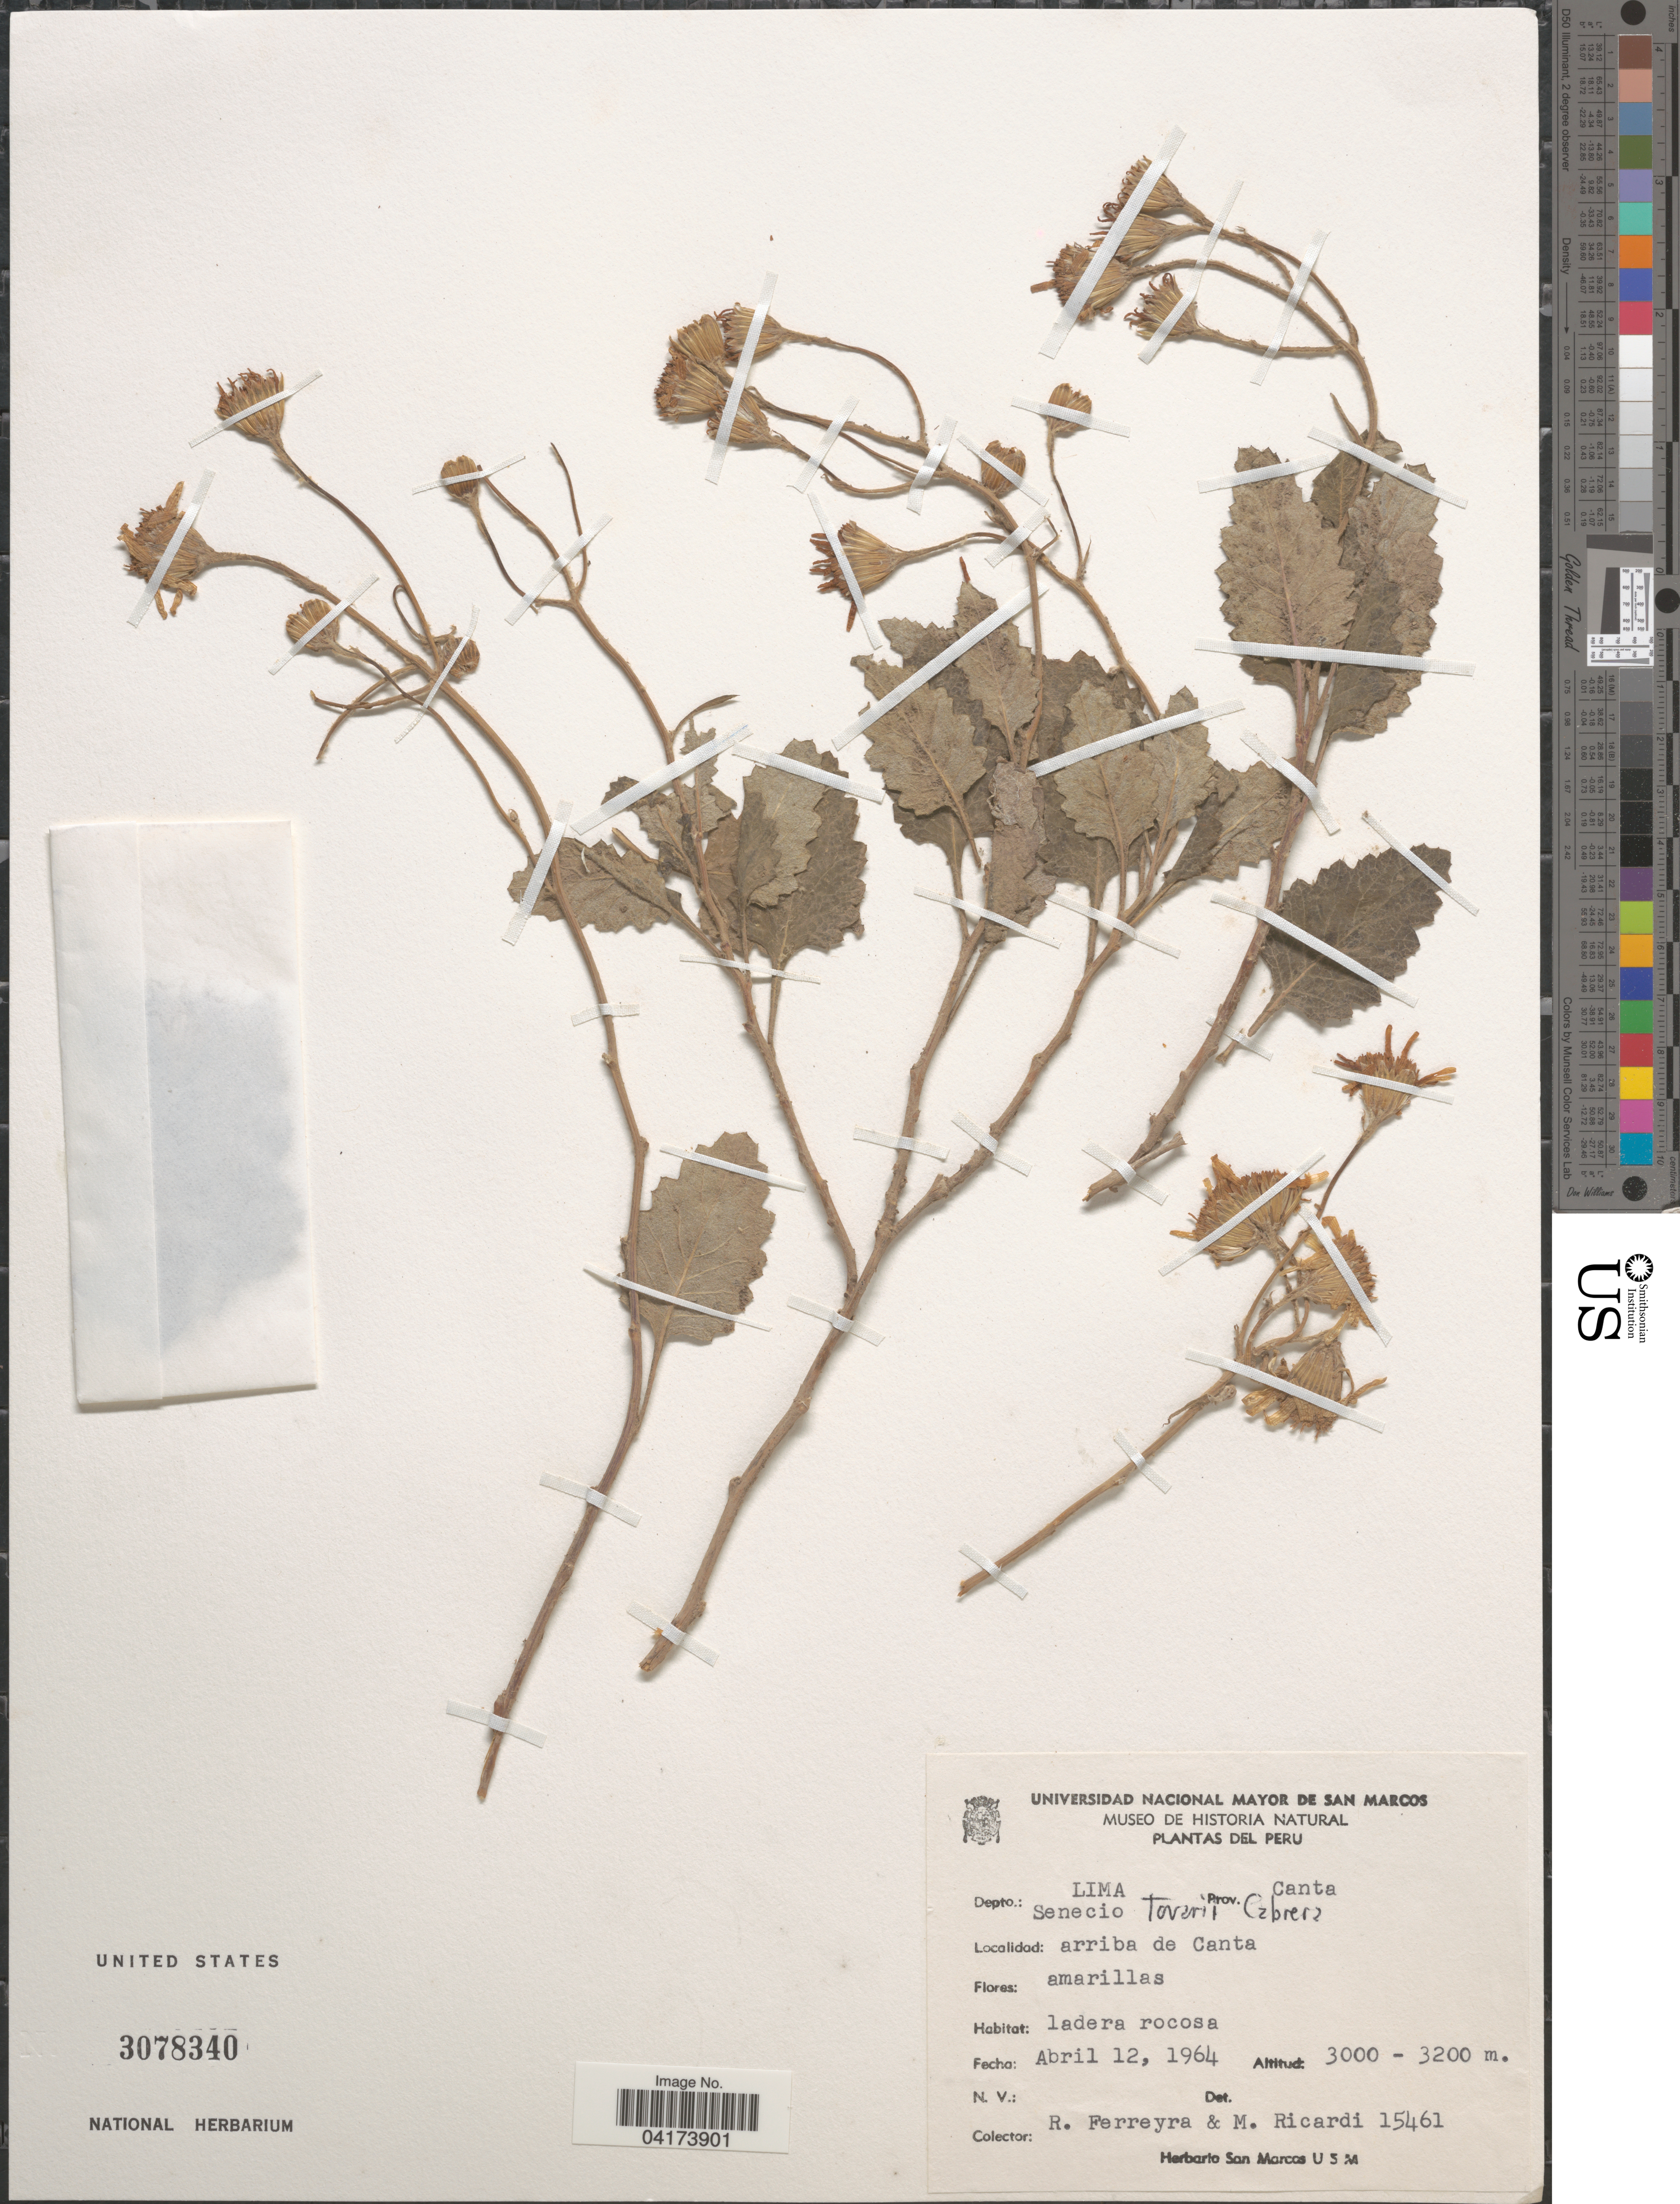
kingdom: Plantae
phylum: Tracheophyta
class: Magnoliopsida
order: Asterales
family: Asteraceae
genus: Senecio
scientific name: Senecio tovari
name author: Cabrera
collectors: R. A. Ferreyra & M. Ricardi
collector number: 15461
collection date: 1964-04-12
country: Peru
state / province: Lima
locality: Depto.: Lima. Prov. Canta. Arriba de Canta.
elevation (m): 3000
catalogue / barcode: US 3078340